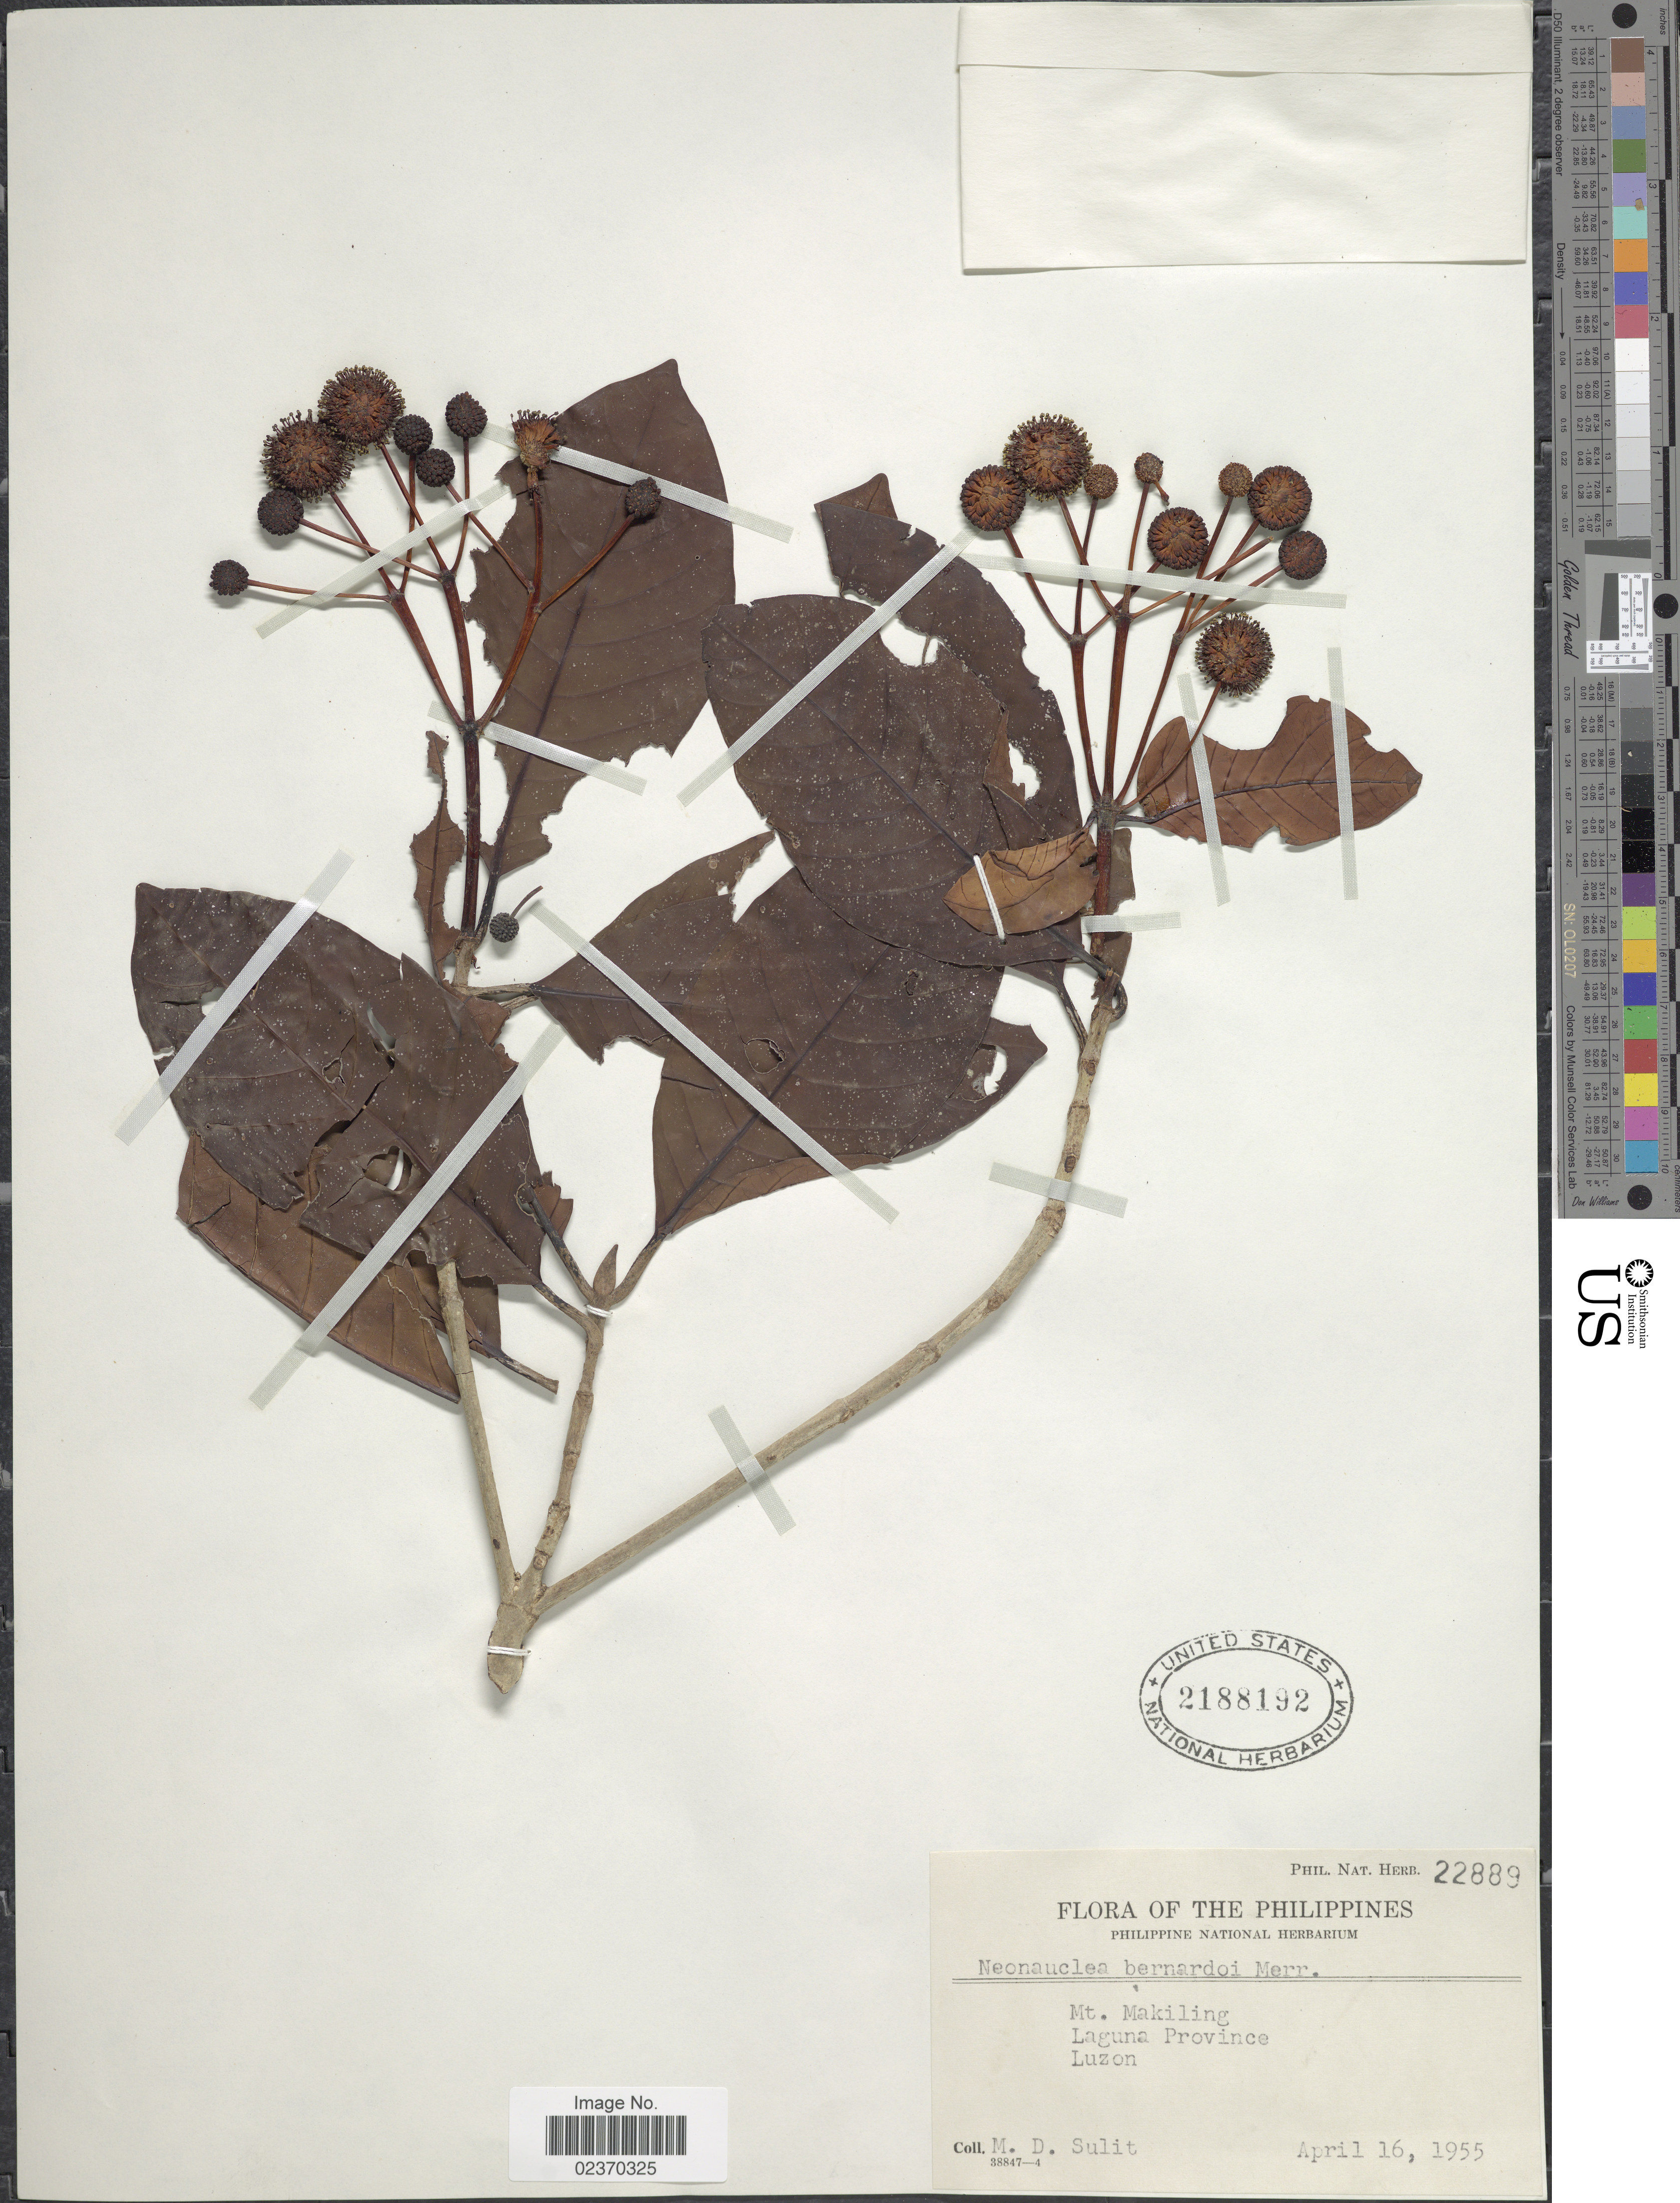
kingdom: Plantae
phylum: Tracheophyta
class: Magnoliopsida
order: Gentianales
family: Rubiaceae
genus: Ludekia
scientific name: Ludekia bernardoi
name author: (Merr.) Ridsdale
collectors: M. Sulit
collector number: Phil. Nat. Herb. 22889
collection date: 1955-04-16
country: Philippines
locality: Mt. Makiling, Laguna Province, Luzon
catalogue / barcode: US 2188192